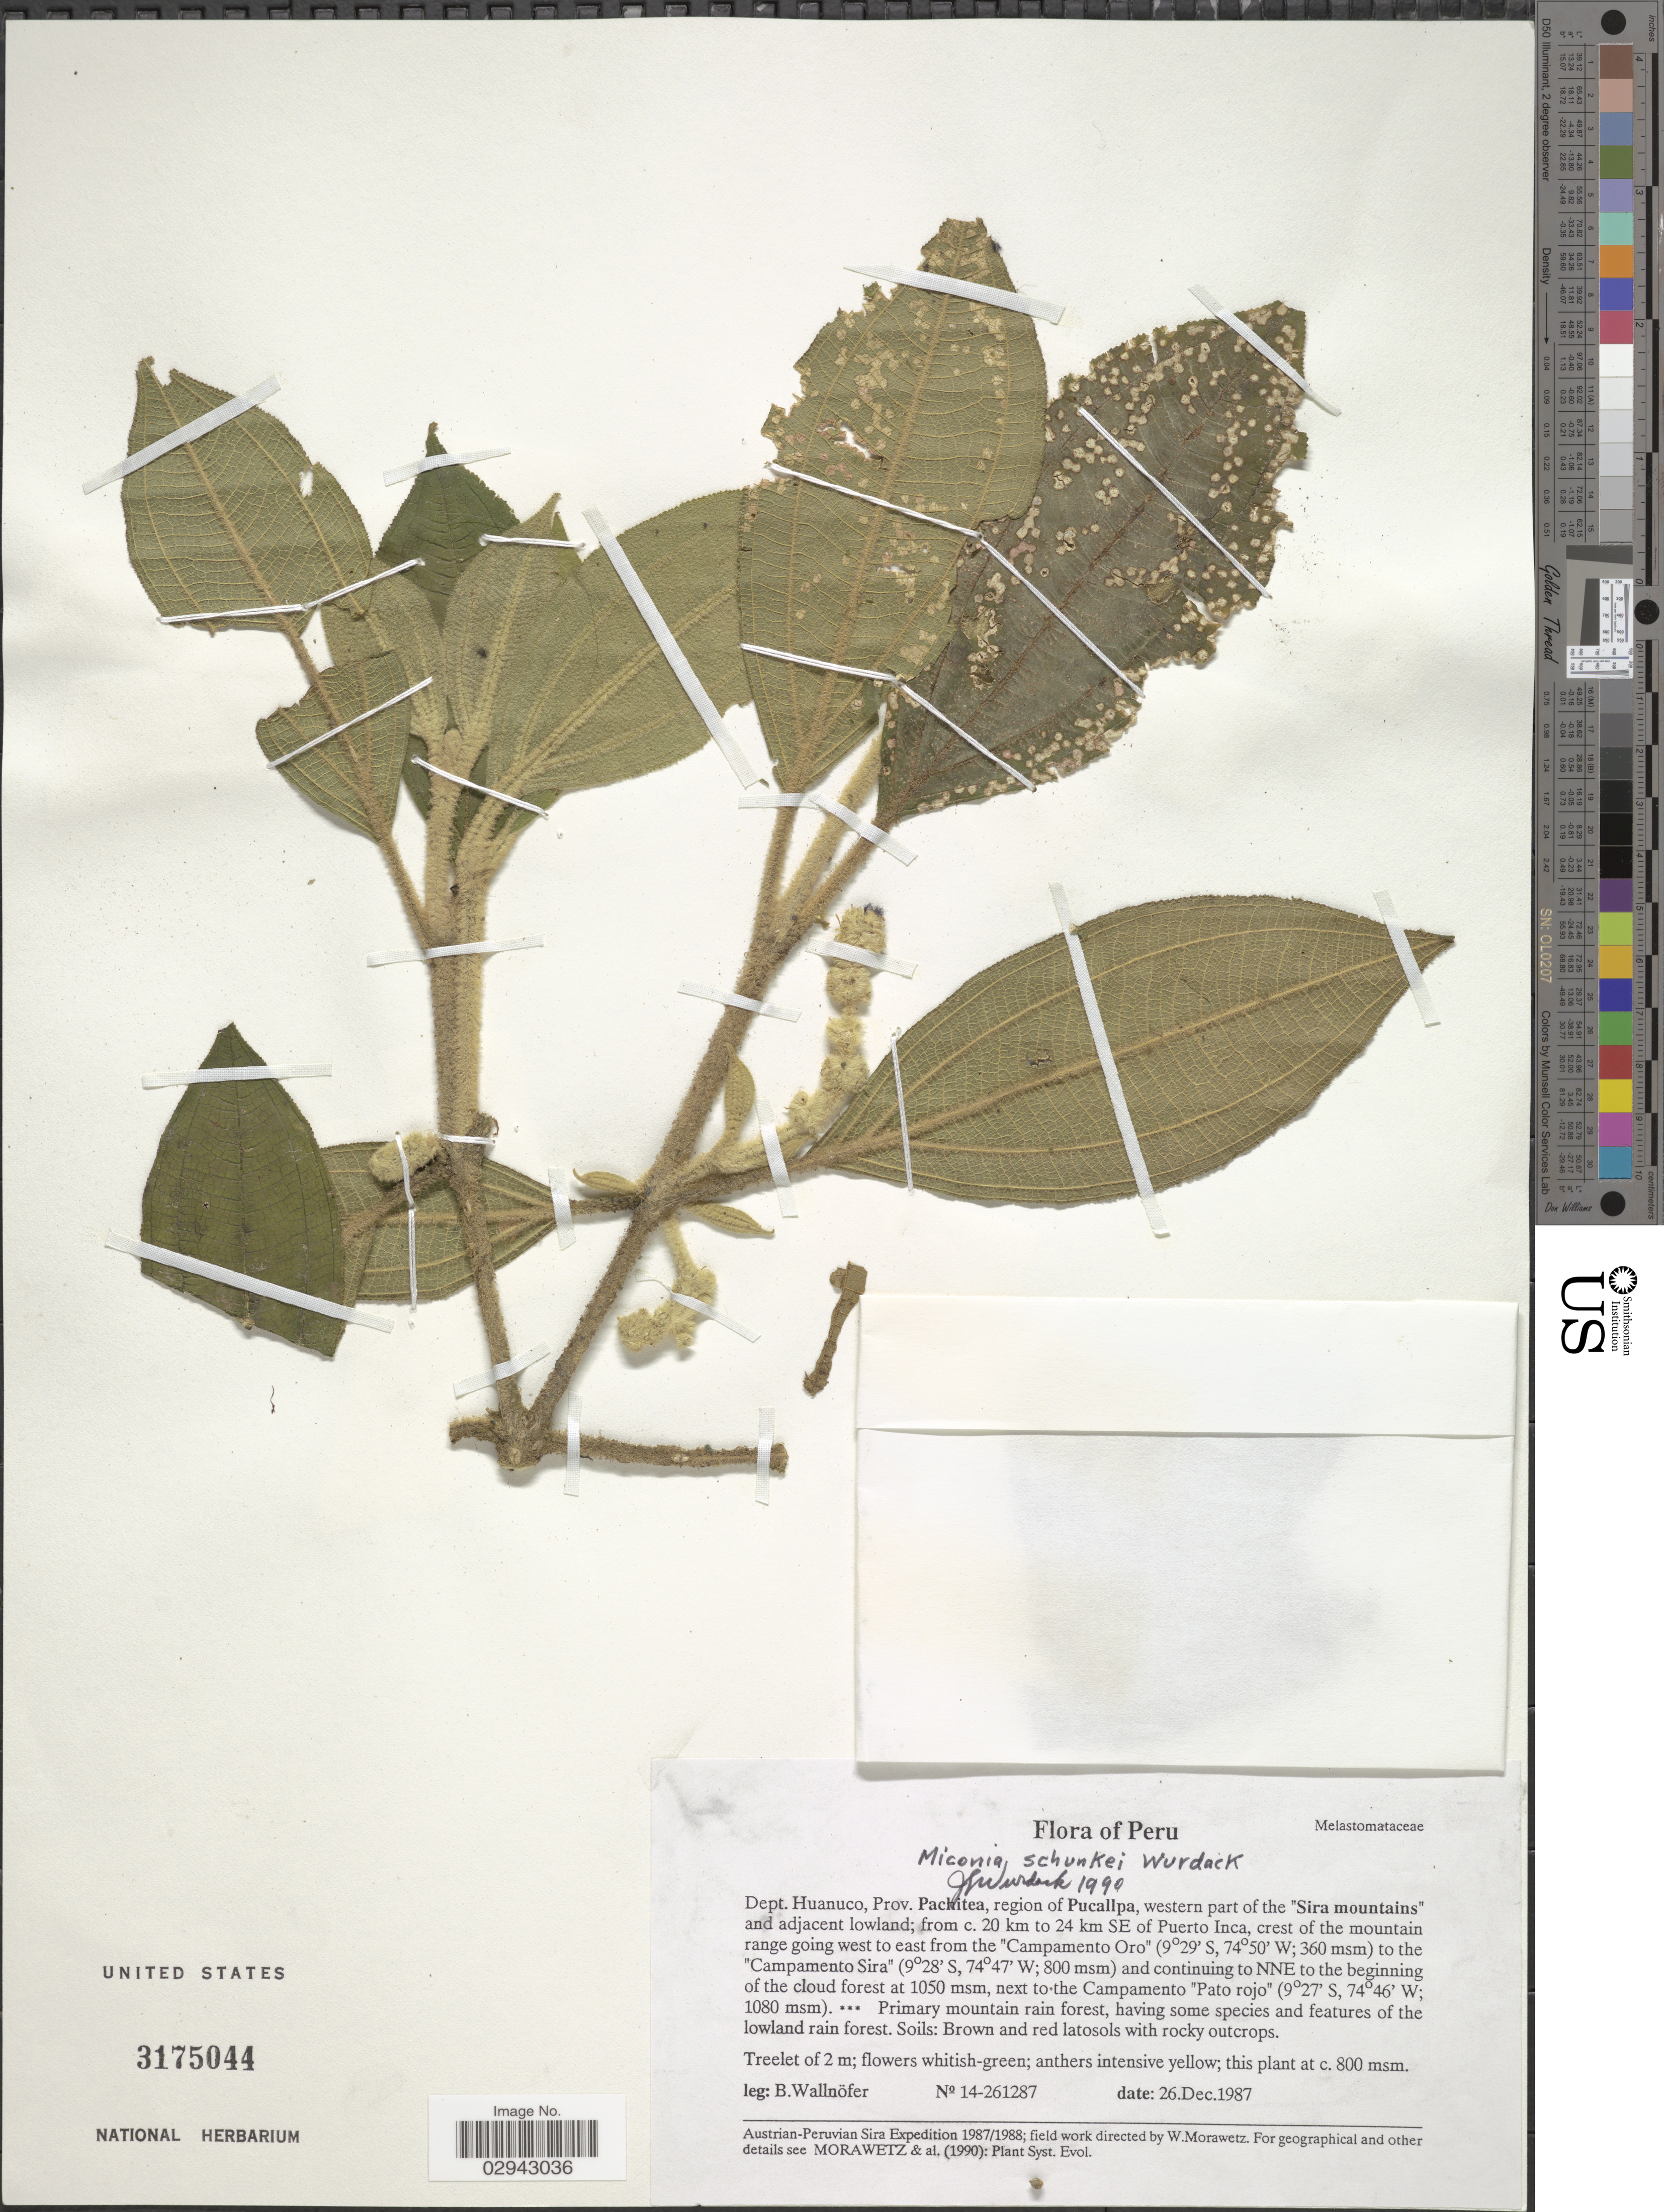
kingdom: Plantae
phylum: Tracheophyta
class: Magnoliopsida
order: Myrtales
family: Melastomataceae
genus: Miconia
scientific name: Miconia schunkei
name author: Wurdack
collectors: B. Wallnöfer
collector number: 14-261287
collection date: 1987-12-26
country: Peru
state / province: Huánuco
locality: Dept. Huanuco, Prov. Pachitea, region of Pucallpa, western part of the "Sira mountains" and adjacent lowland; from c. 20 km to 24 km SE of Puerto Inca, crest of the mountain range going west to east from the "Campamento Oro" to the "Campamento Sira" and continuing to NNE to the beginning of the cloud forest, next to the Campamento "Pato rojo".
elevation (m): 800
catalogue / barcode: US 3175044